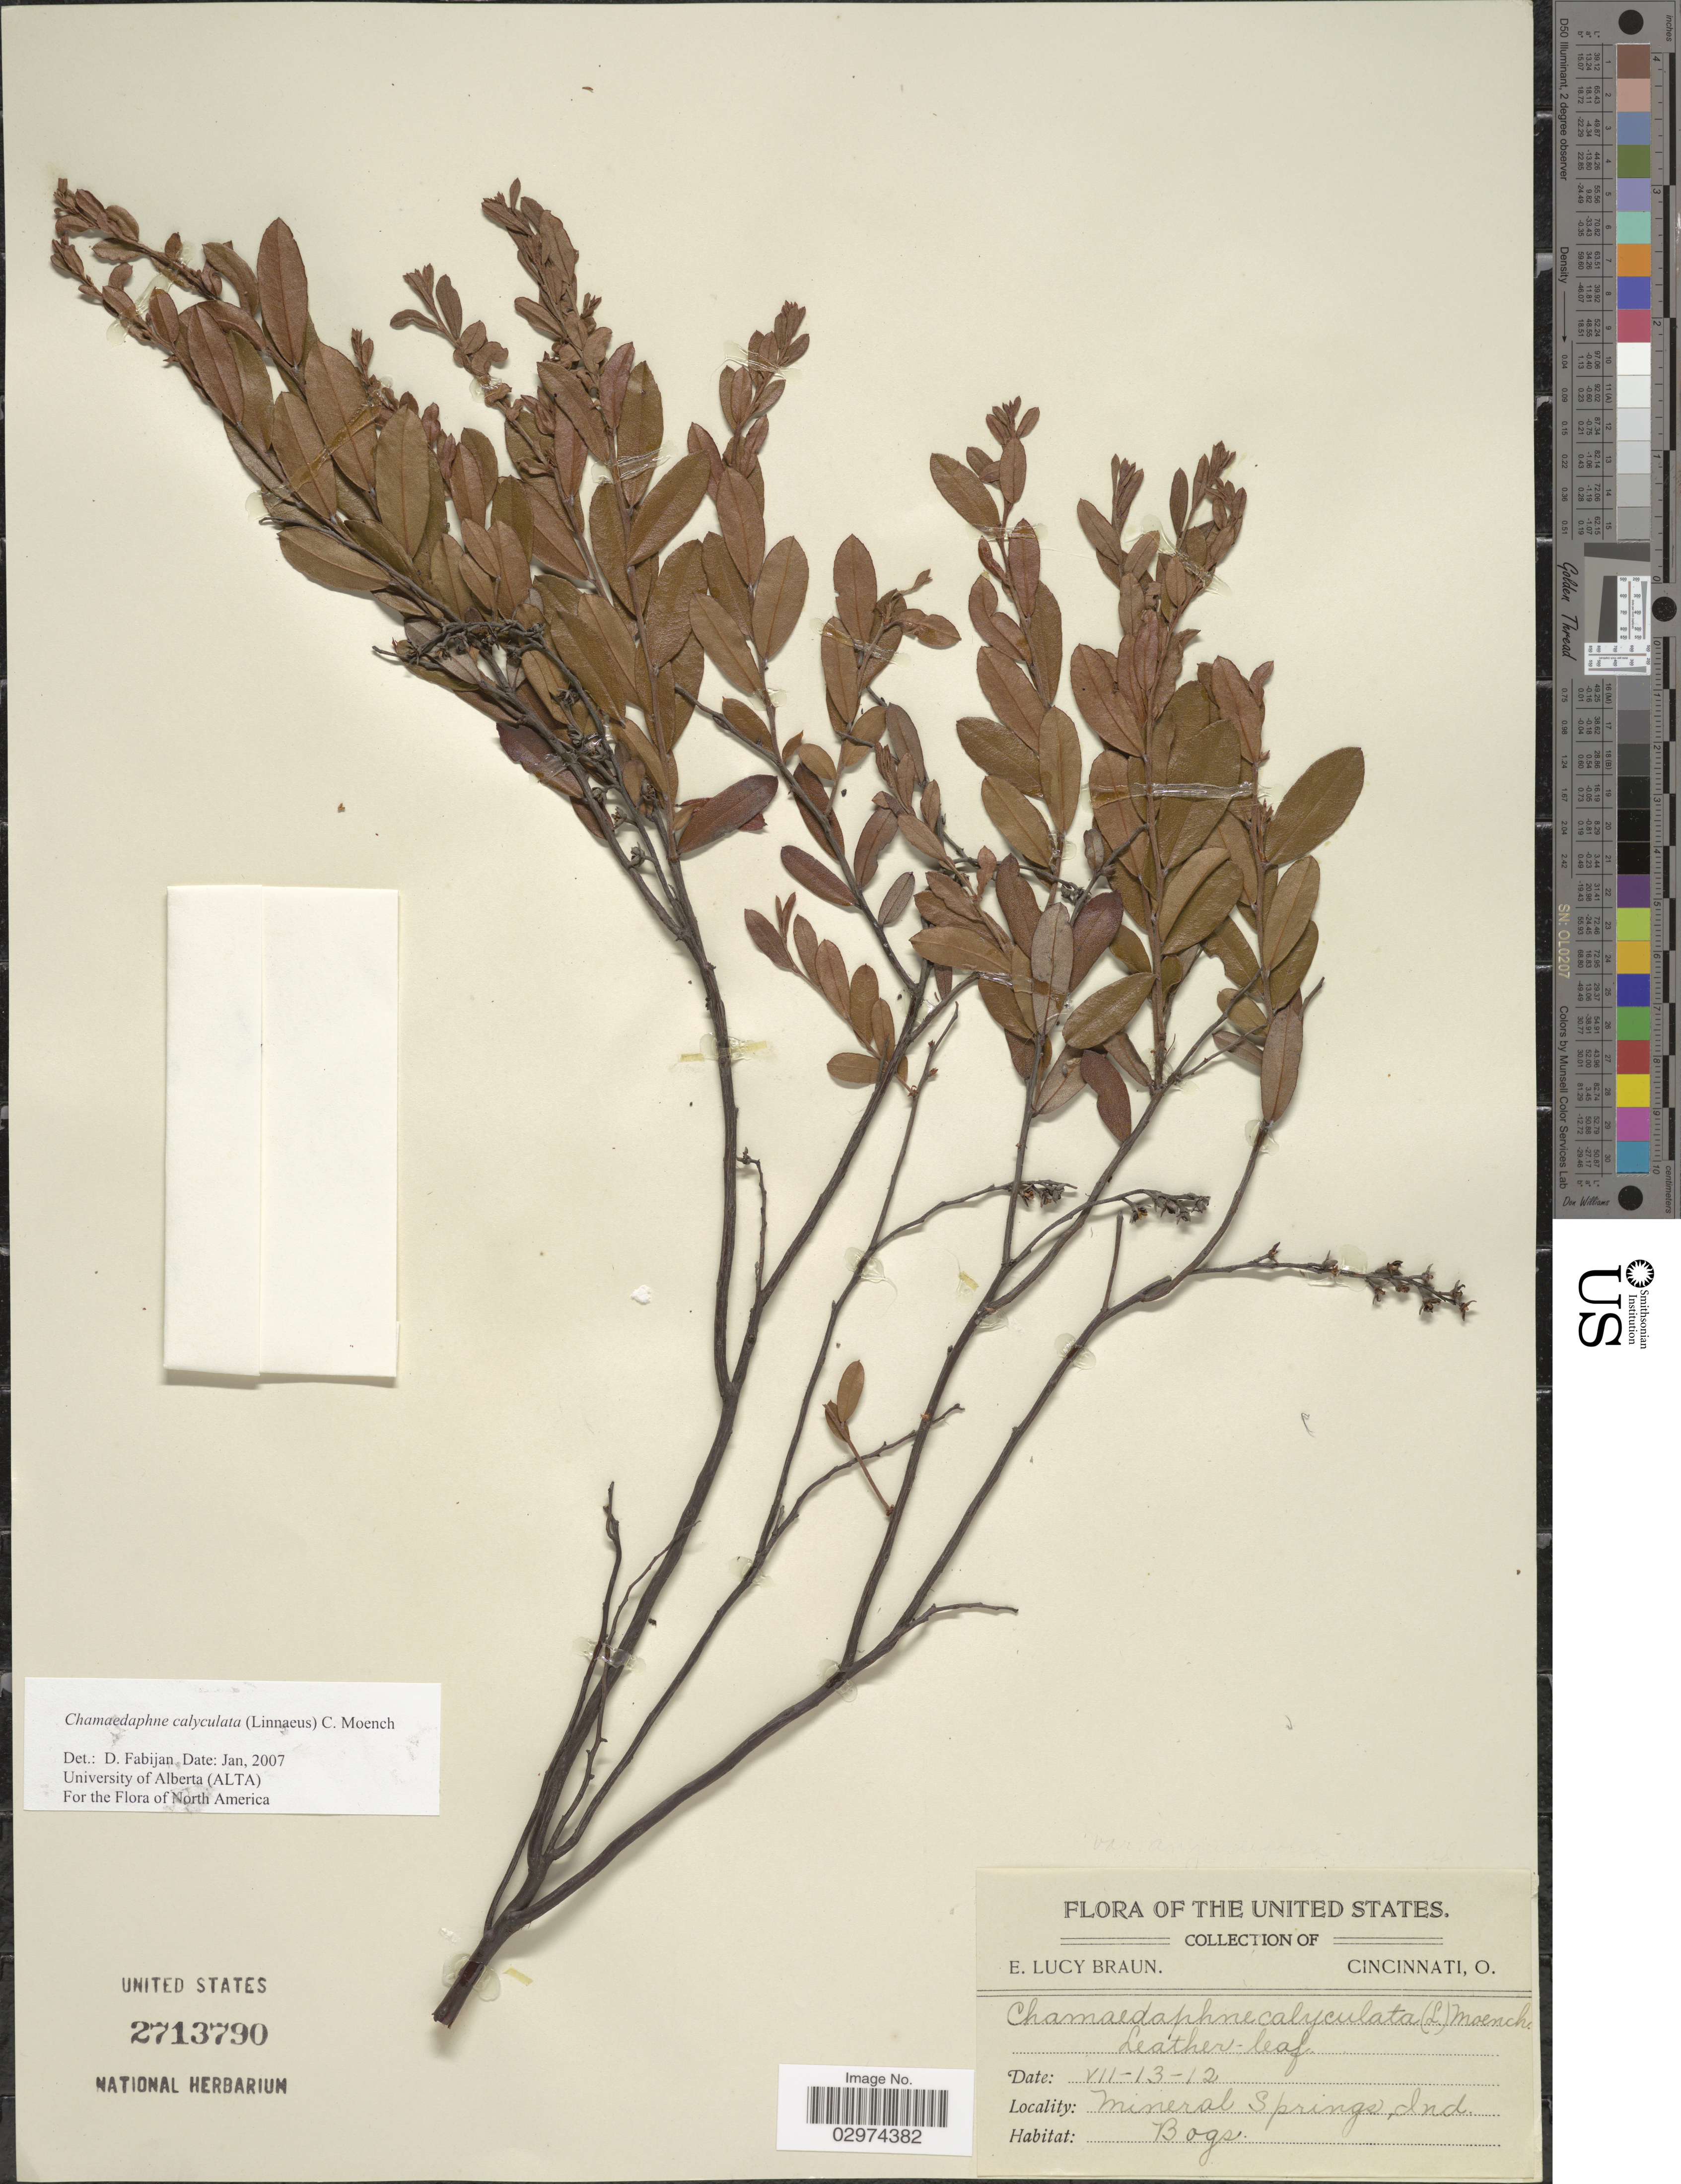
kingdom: Plantae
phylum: Tracheophyta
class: Magnoliopsida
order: Ericales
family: Ericaceae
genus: Chamaedaphne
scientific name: Chamaedaphne calyculata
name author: (L.) Moench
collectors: E. L. Braun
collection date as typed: Transcribed d/m/y: 13/7/12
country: United States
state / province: Indiana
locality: Mineral Springs.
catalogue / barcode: US 2713790